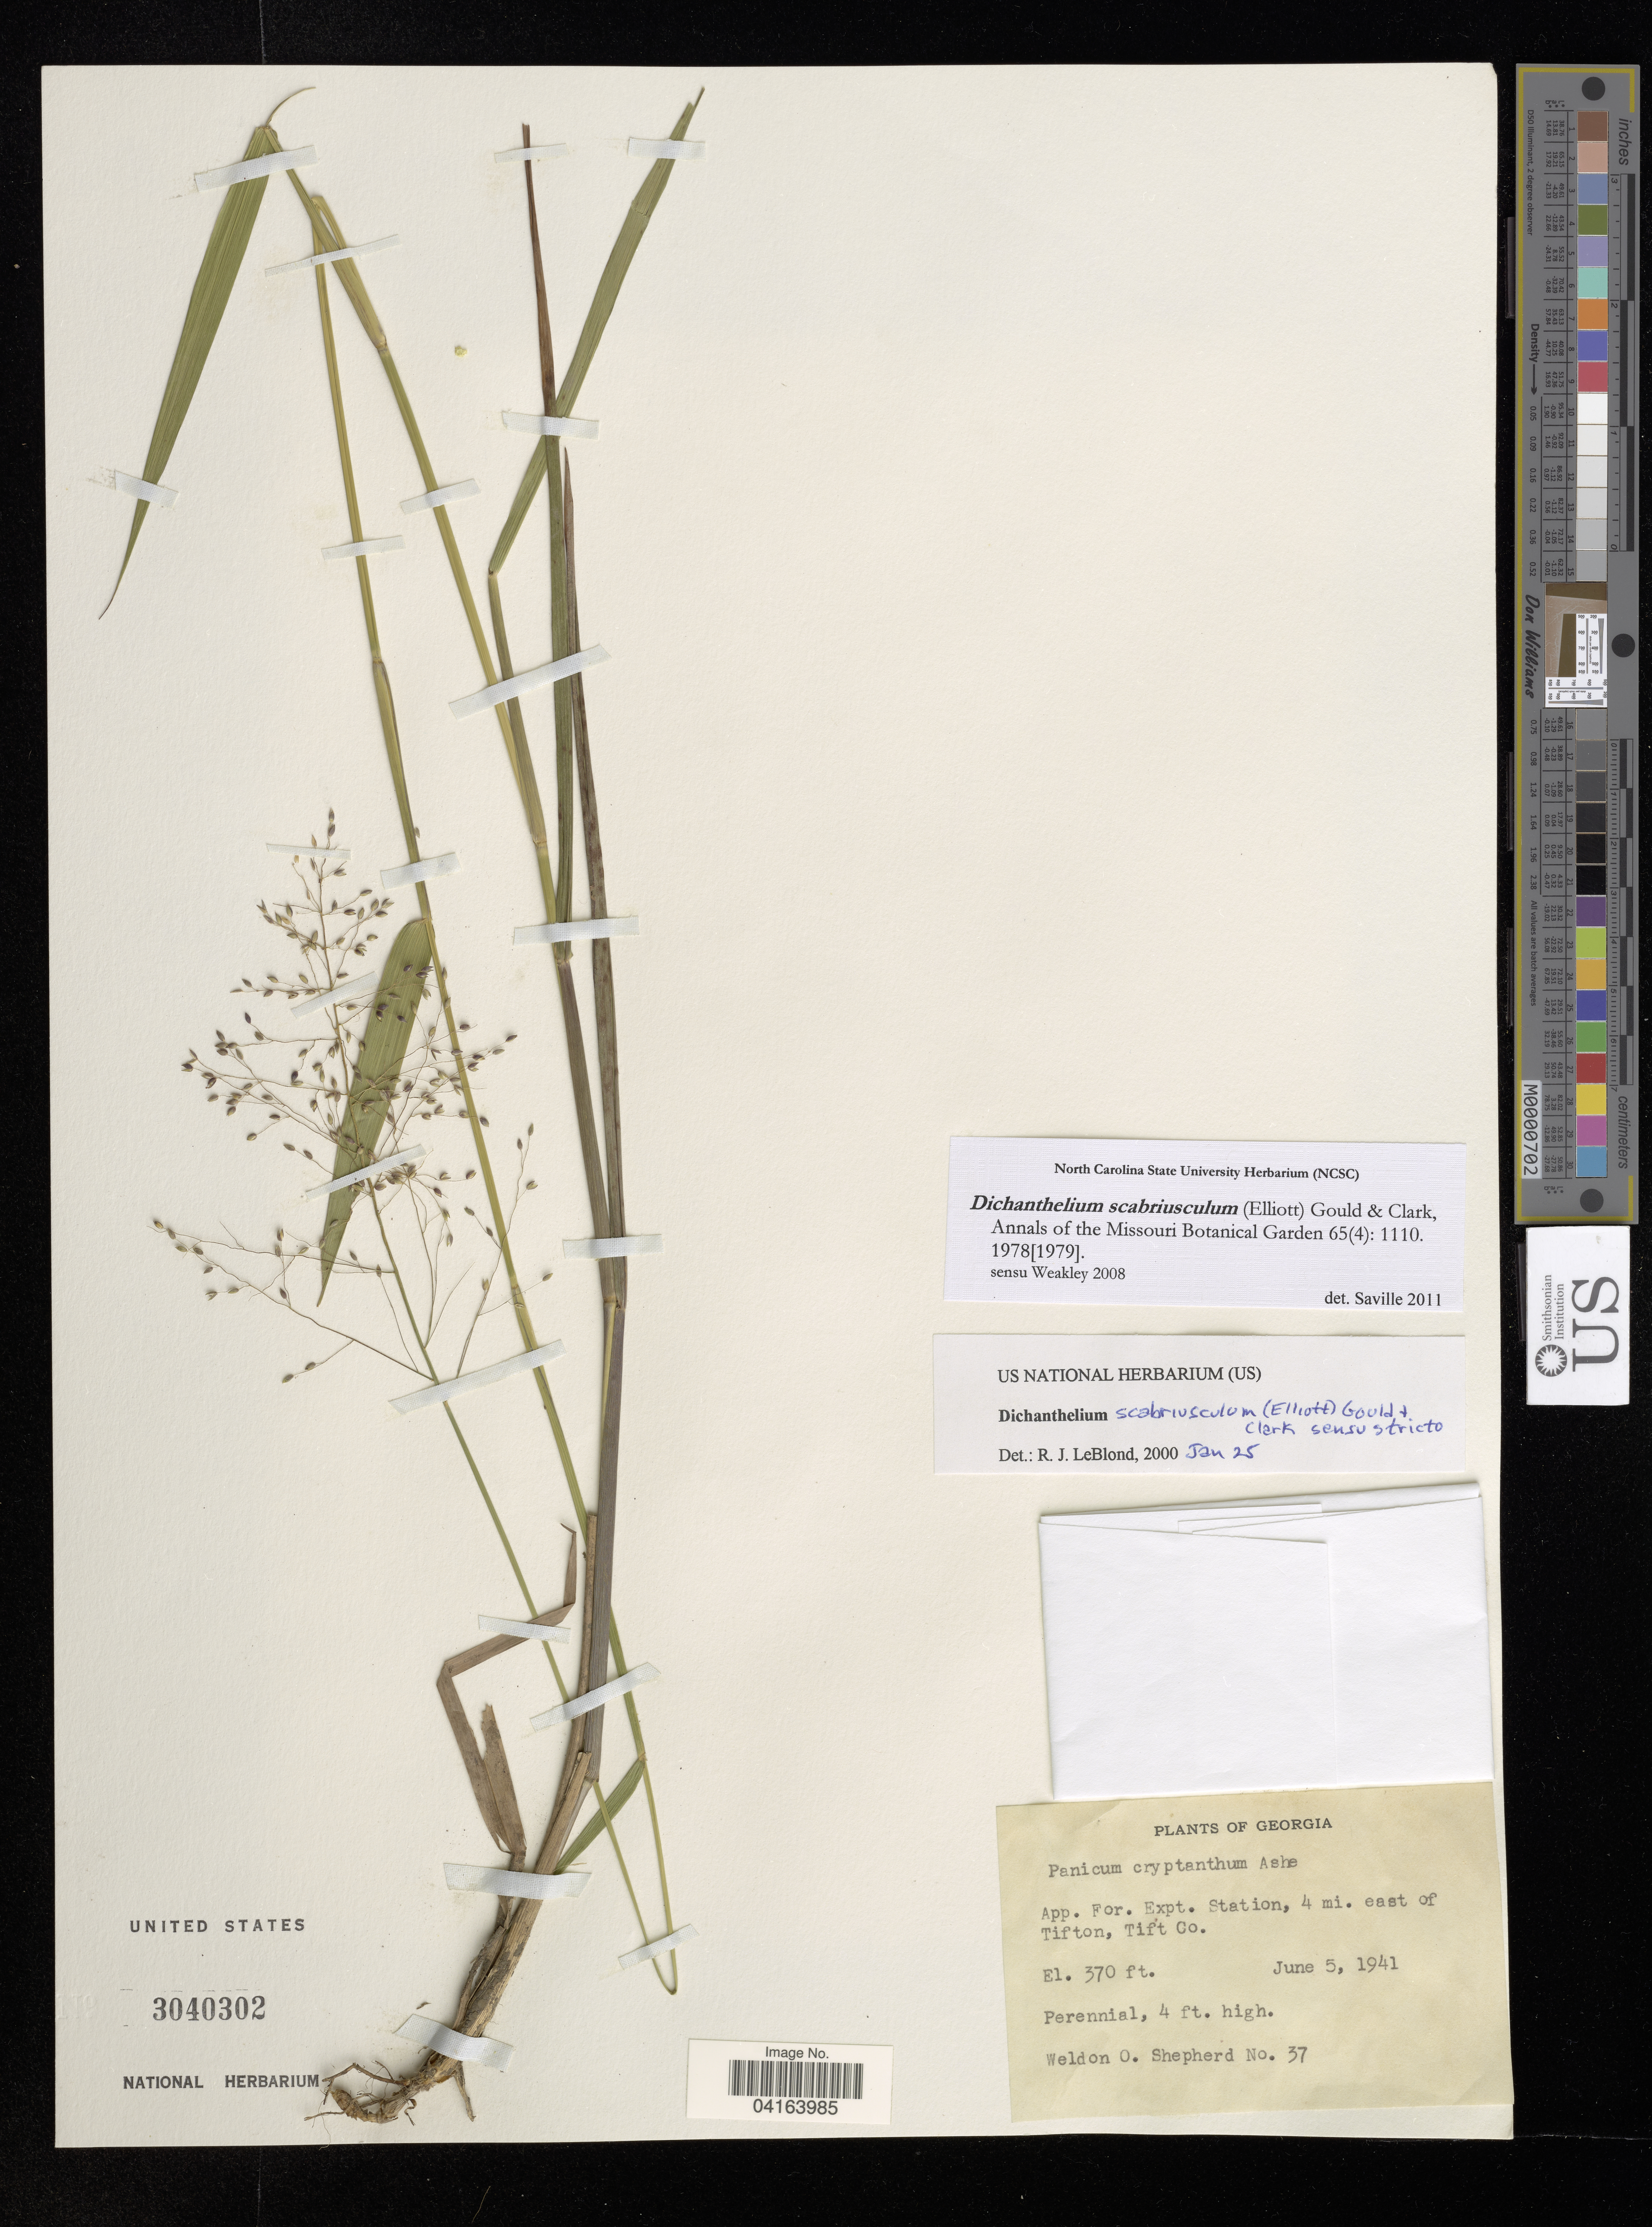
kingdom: Plantae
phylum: Tracheophyta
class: Liliopsida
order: Poales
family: Poaceae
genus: Dichanthelium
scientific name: Dichanthelium scabriusculum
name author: (Elliott) Gould & C.A. Clark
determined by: Saville, A. C., (NCSC), North Carolina State University (UNITED STATES)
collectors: W. Shepherd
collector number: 37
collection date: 1941-06-05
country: United States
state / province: Georgia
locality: App. For. Expt. Station, 4 mi. east of Tifton, Tift Co.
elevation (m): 113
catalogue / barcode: US 3040302